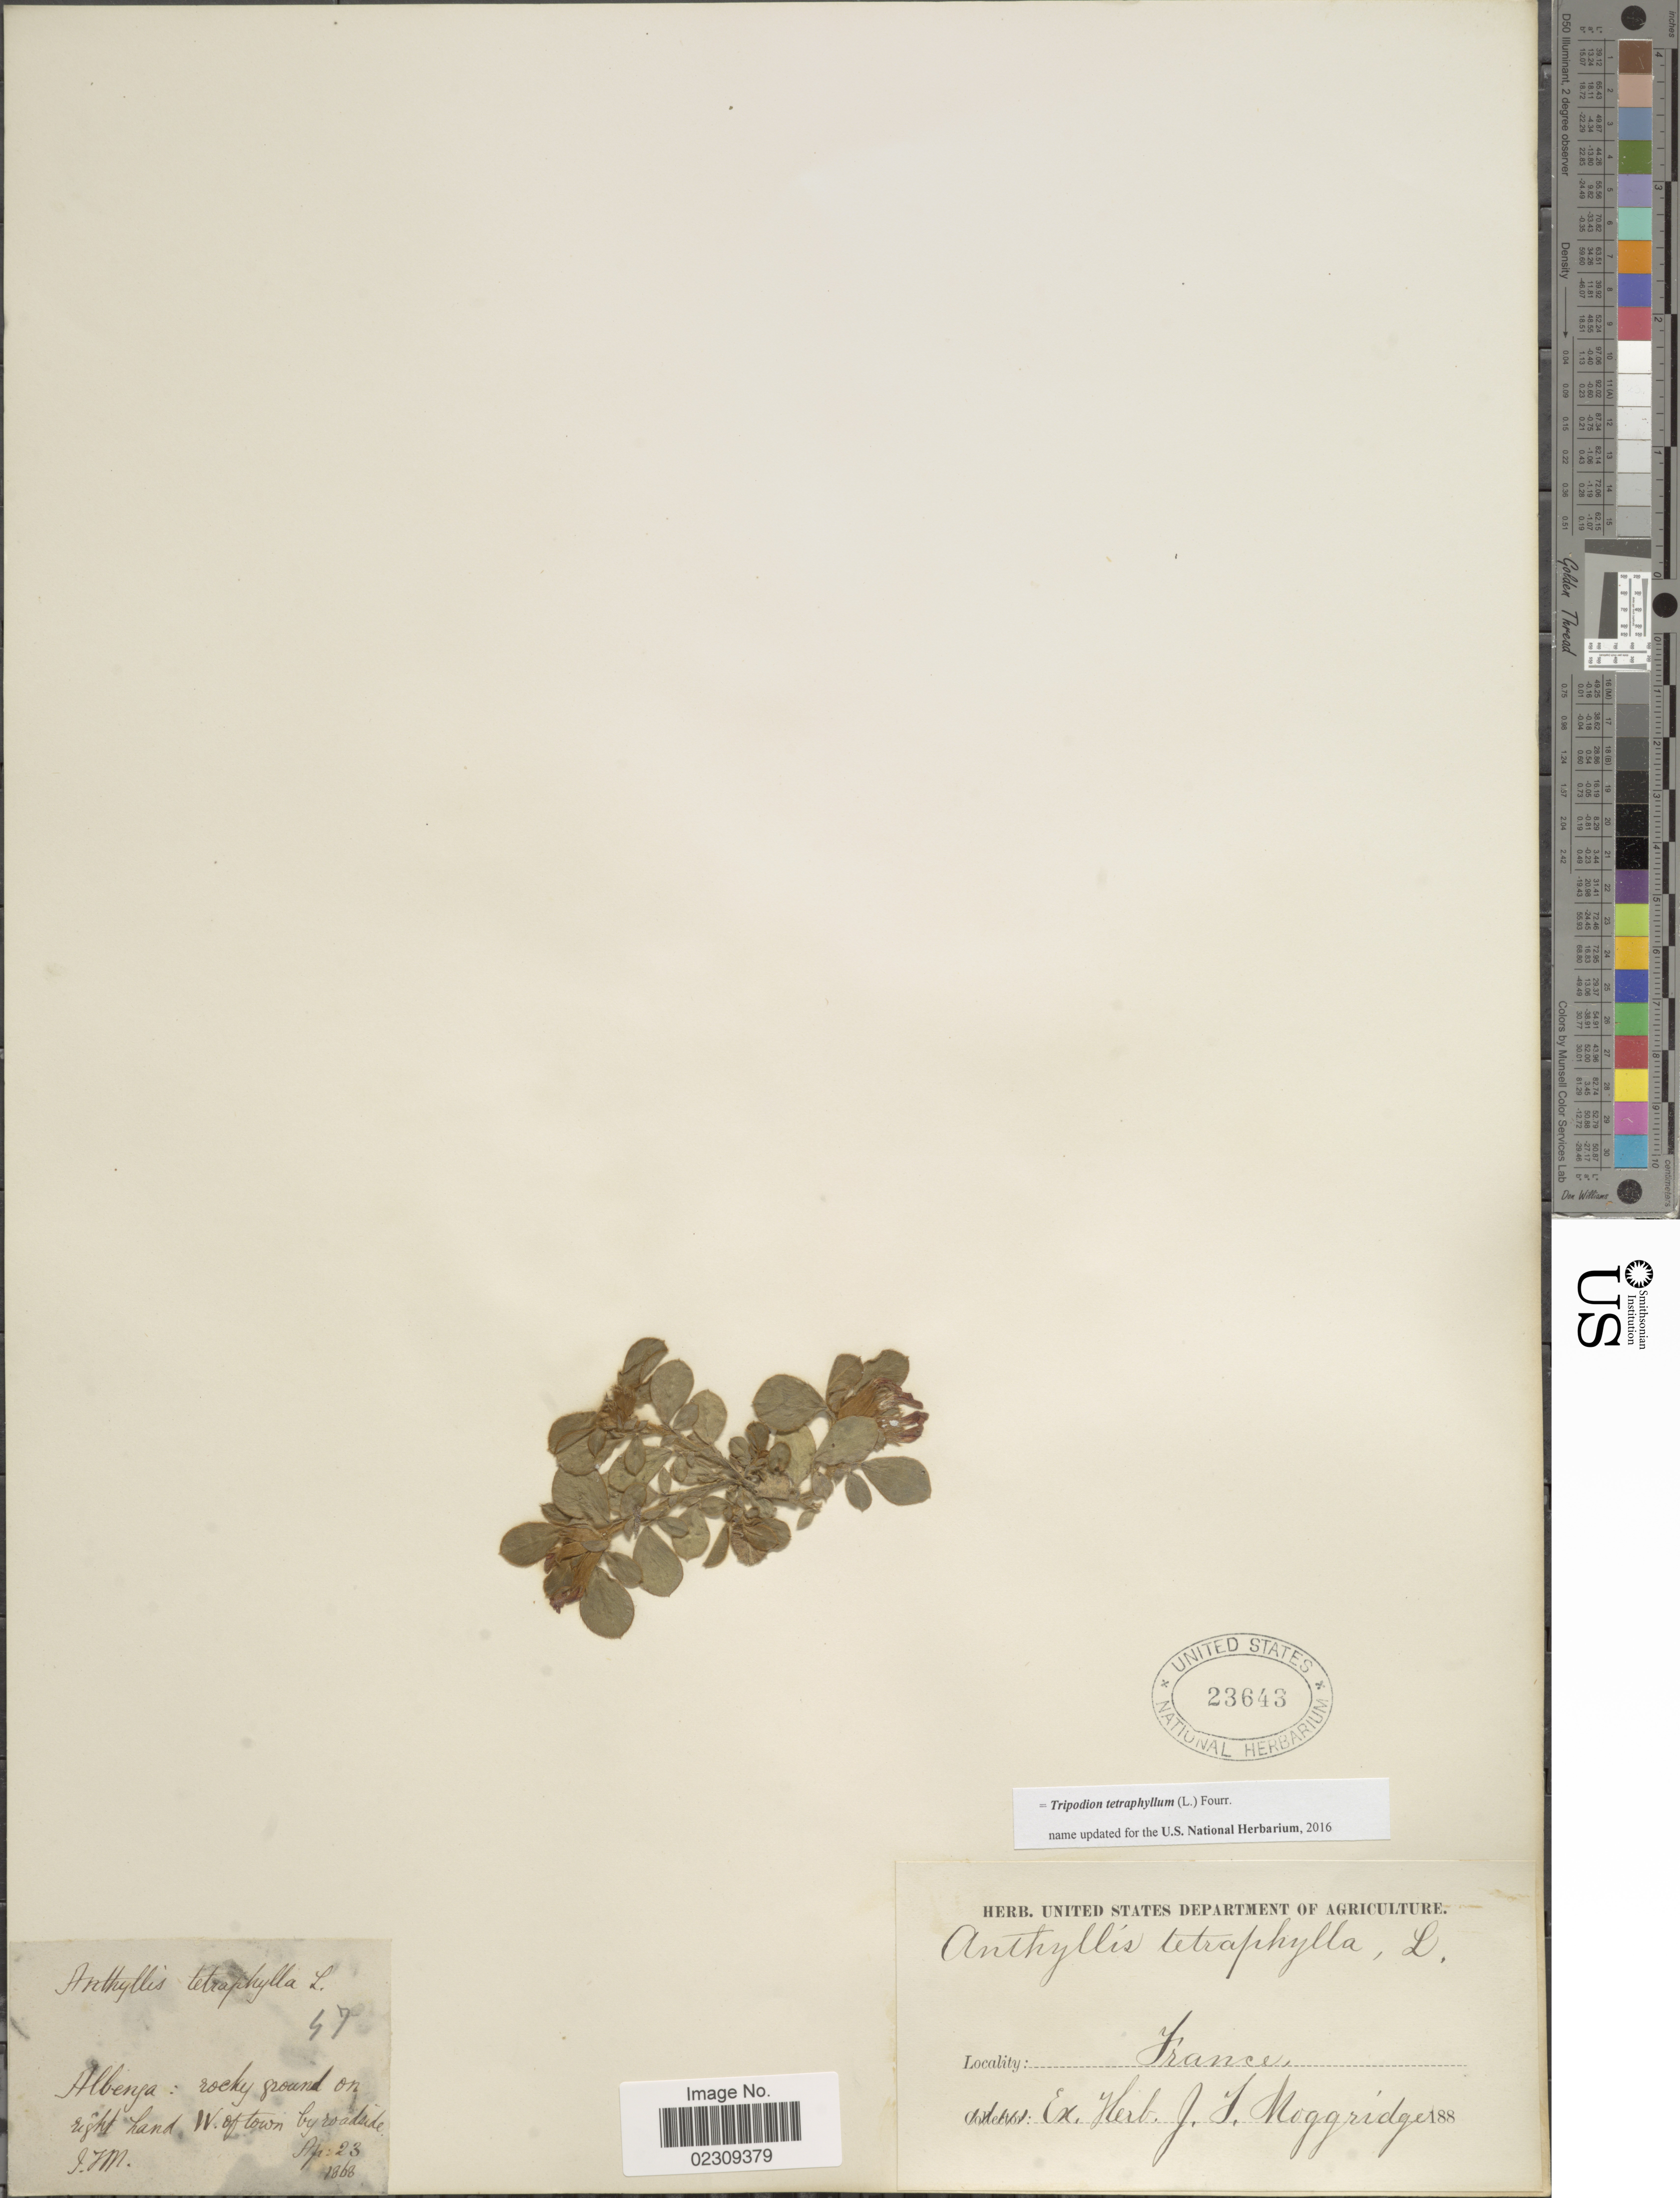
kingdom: Plantae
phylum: Tracheophyta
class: Magnoliopsida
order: Fabales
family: Fabaceae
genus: Tripodion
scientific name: Tripodion tetraphyllum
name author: (L.) Fourr.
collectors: J. T. Moggridge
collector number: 47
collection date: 1868-04-23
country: France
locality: Albenga [interpreted], right hand W of town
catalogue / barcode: US 23643